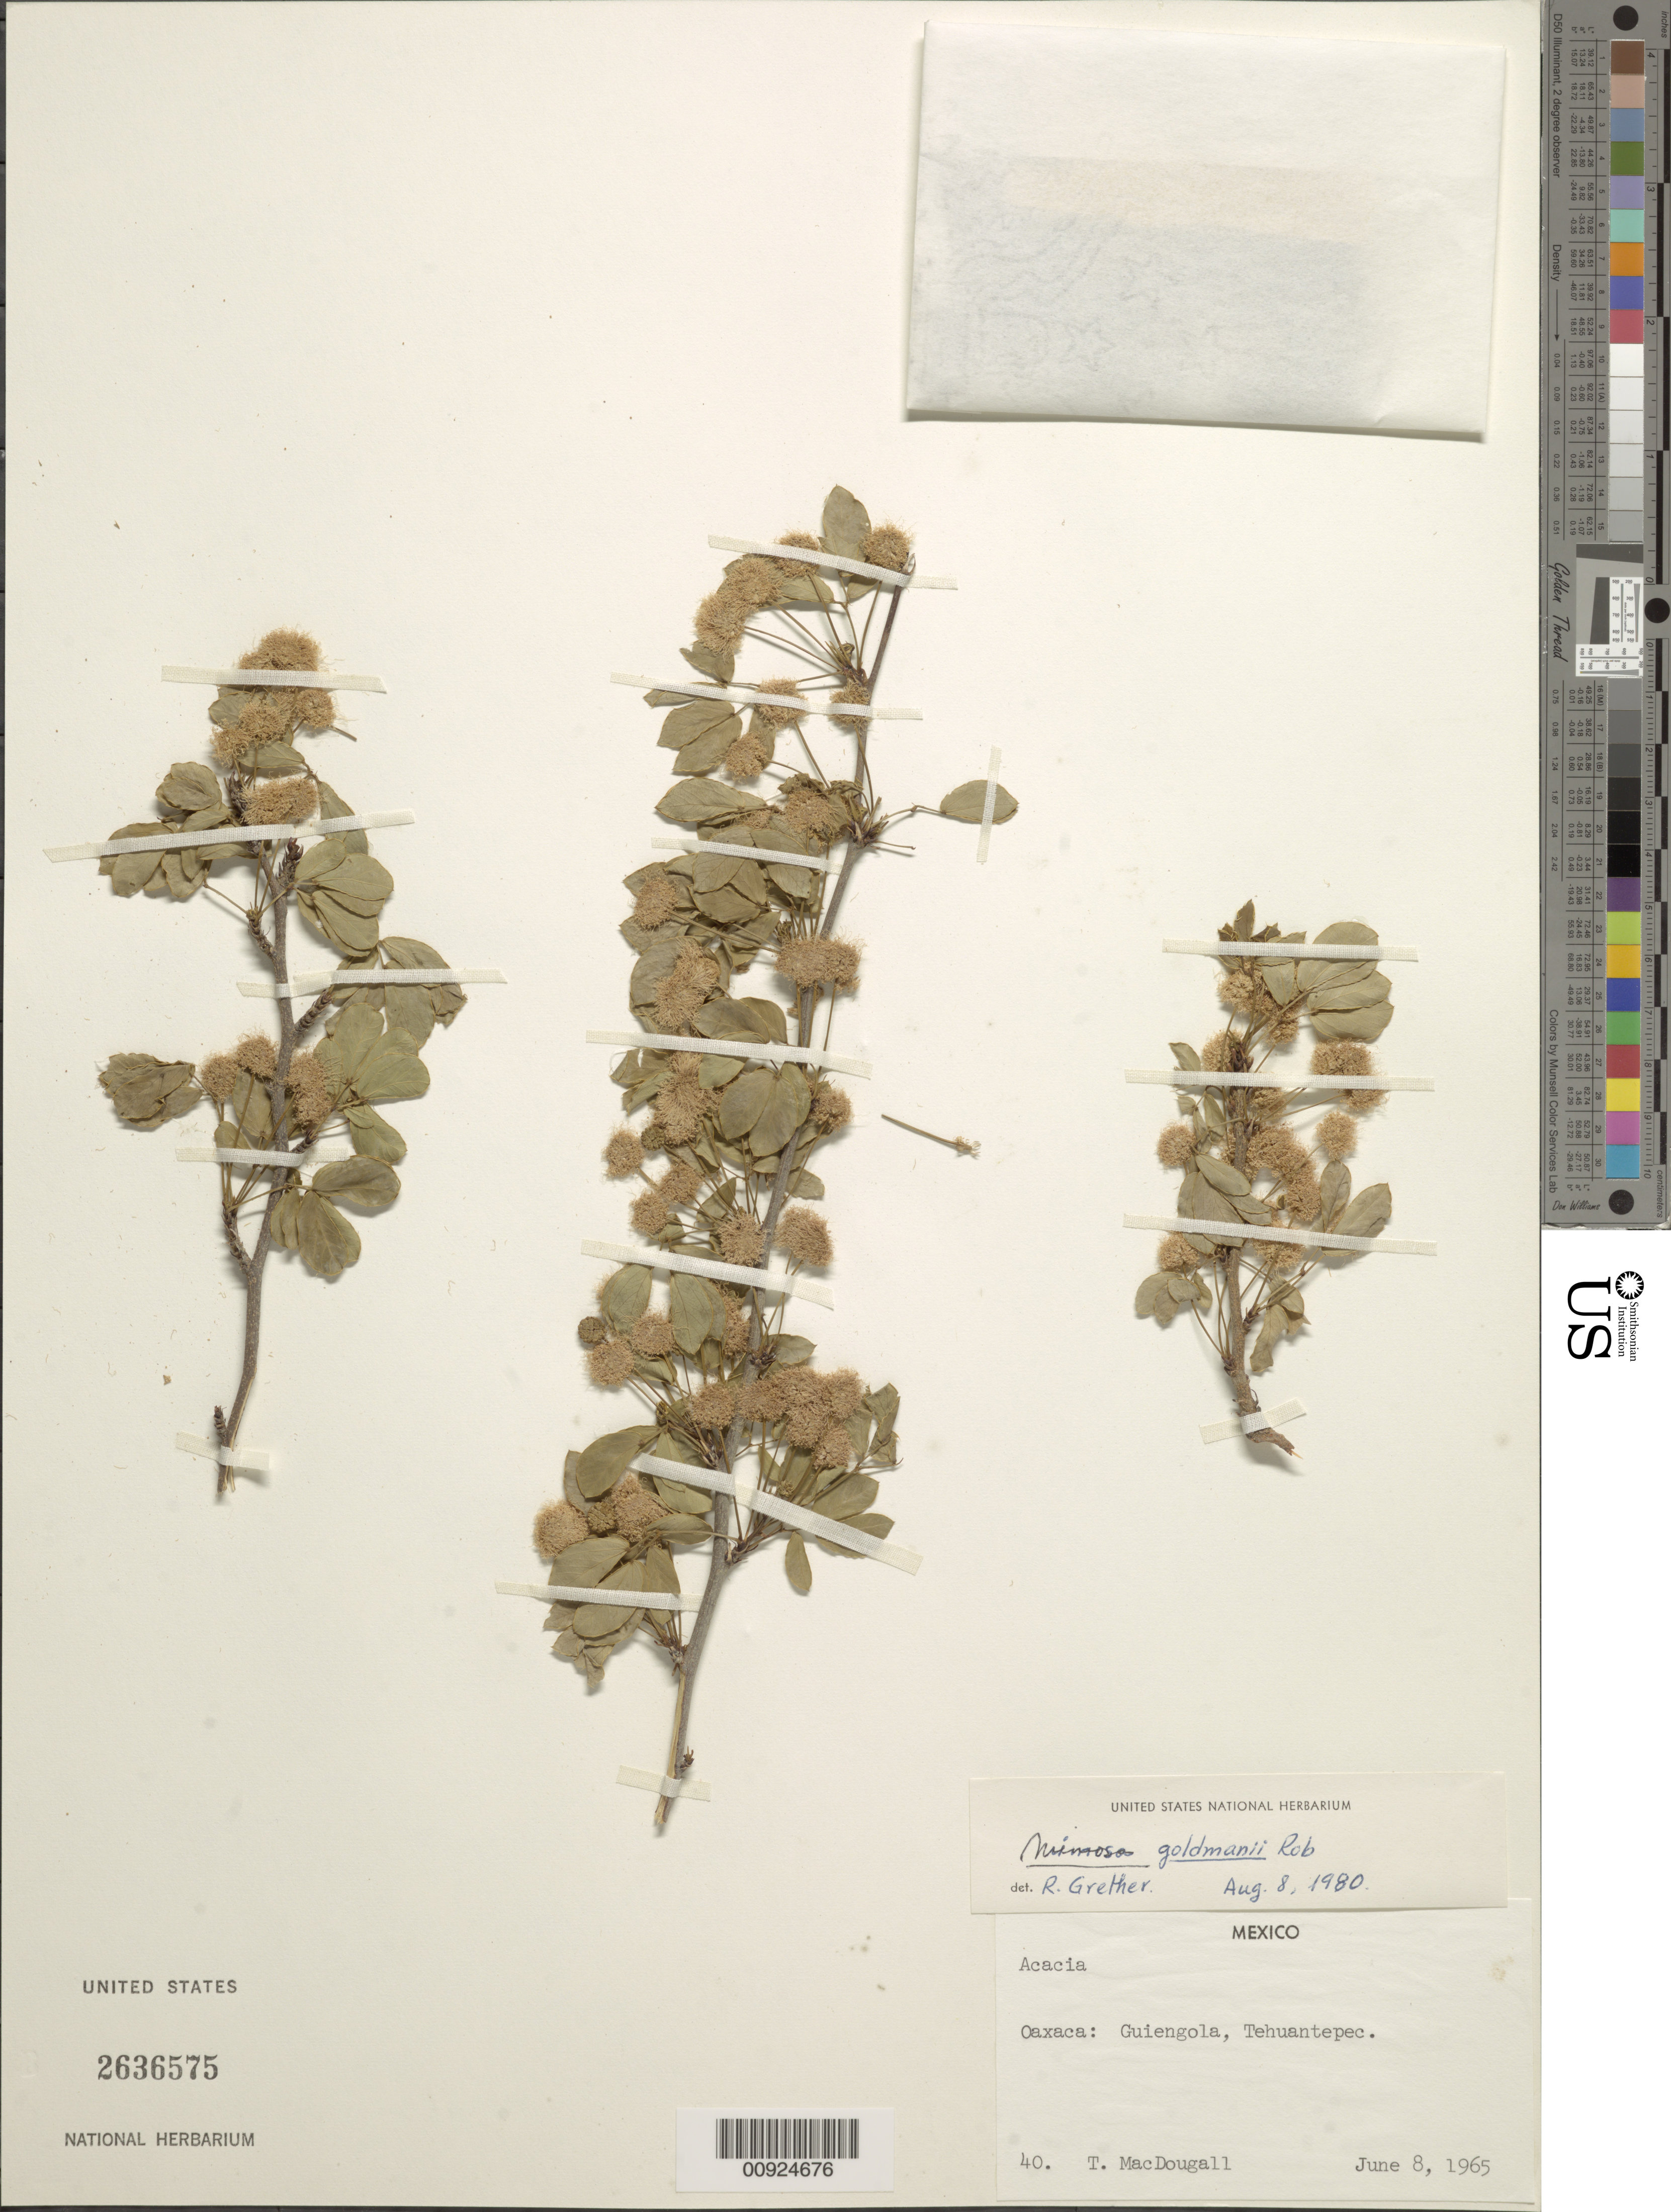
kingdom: Plantae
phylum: Tracheophyta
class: Magnoliopsida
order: Fabales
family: Fabaceae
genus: Mimosa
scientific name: Mimosa goldmanii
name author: B.L. Rob.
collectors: T. Macdougall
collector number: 40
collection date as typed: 08 Jun 1965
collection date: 1965-06-08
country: Mexico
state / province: Oaxaca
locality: Oaxaca: Guiengola, Tehuantepec.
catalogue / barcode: US 2636575